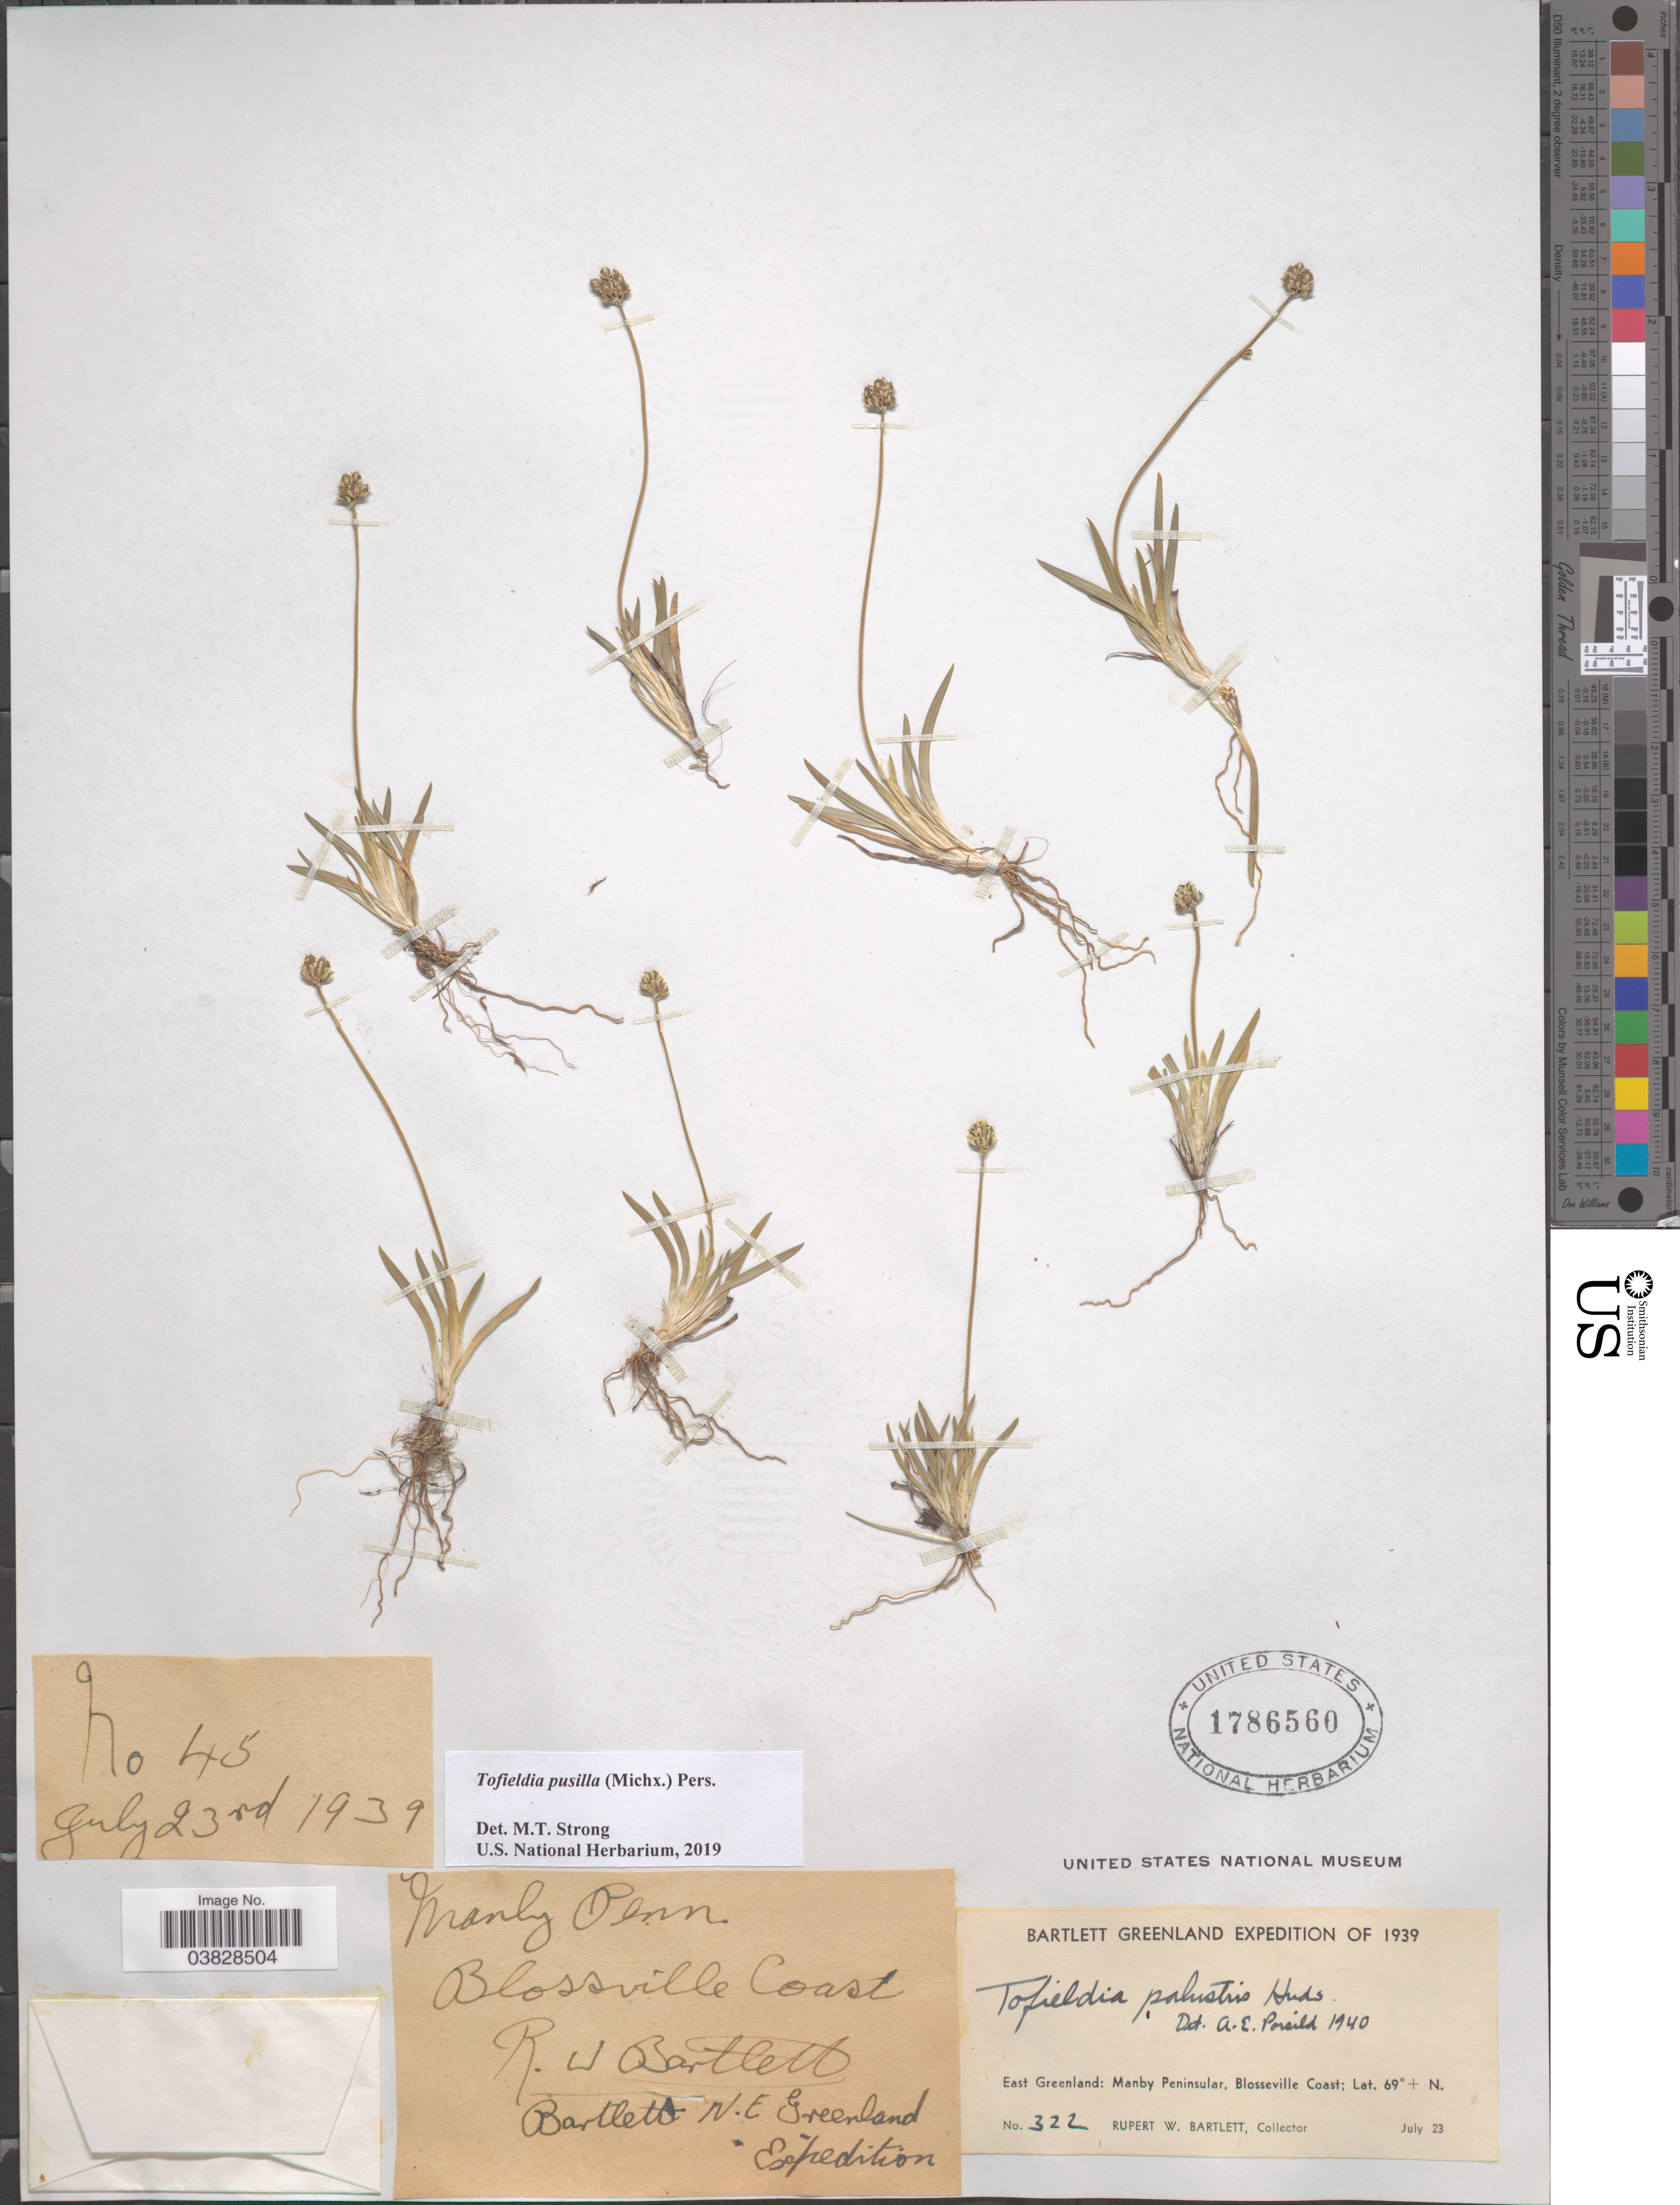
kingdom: Plantae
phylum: Tracheophyta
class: Liliopsida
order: Alismatales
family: Tofieldiaceae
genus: Tofieldia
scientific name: Tofieldia pusilla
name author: (Michx.) Pers.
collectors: R. W. Bartlett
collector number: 322/45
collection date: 1939-07-23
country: Greenland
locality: East Greenland: Manby Peninsular, Blosseville Coast.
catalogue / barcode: US 1786560